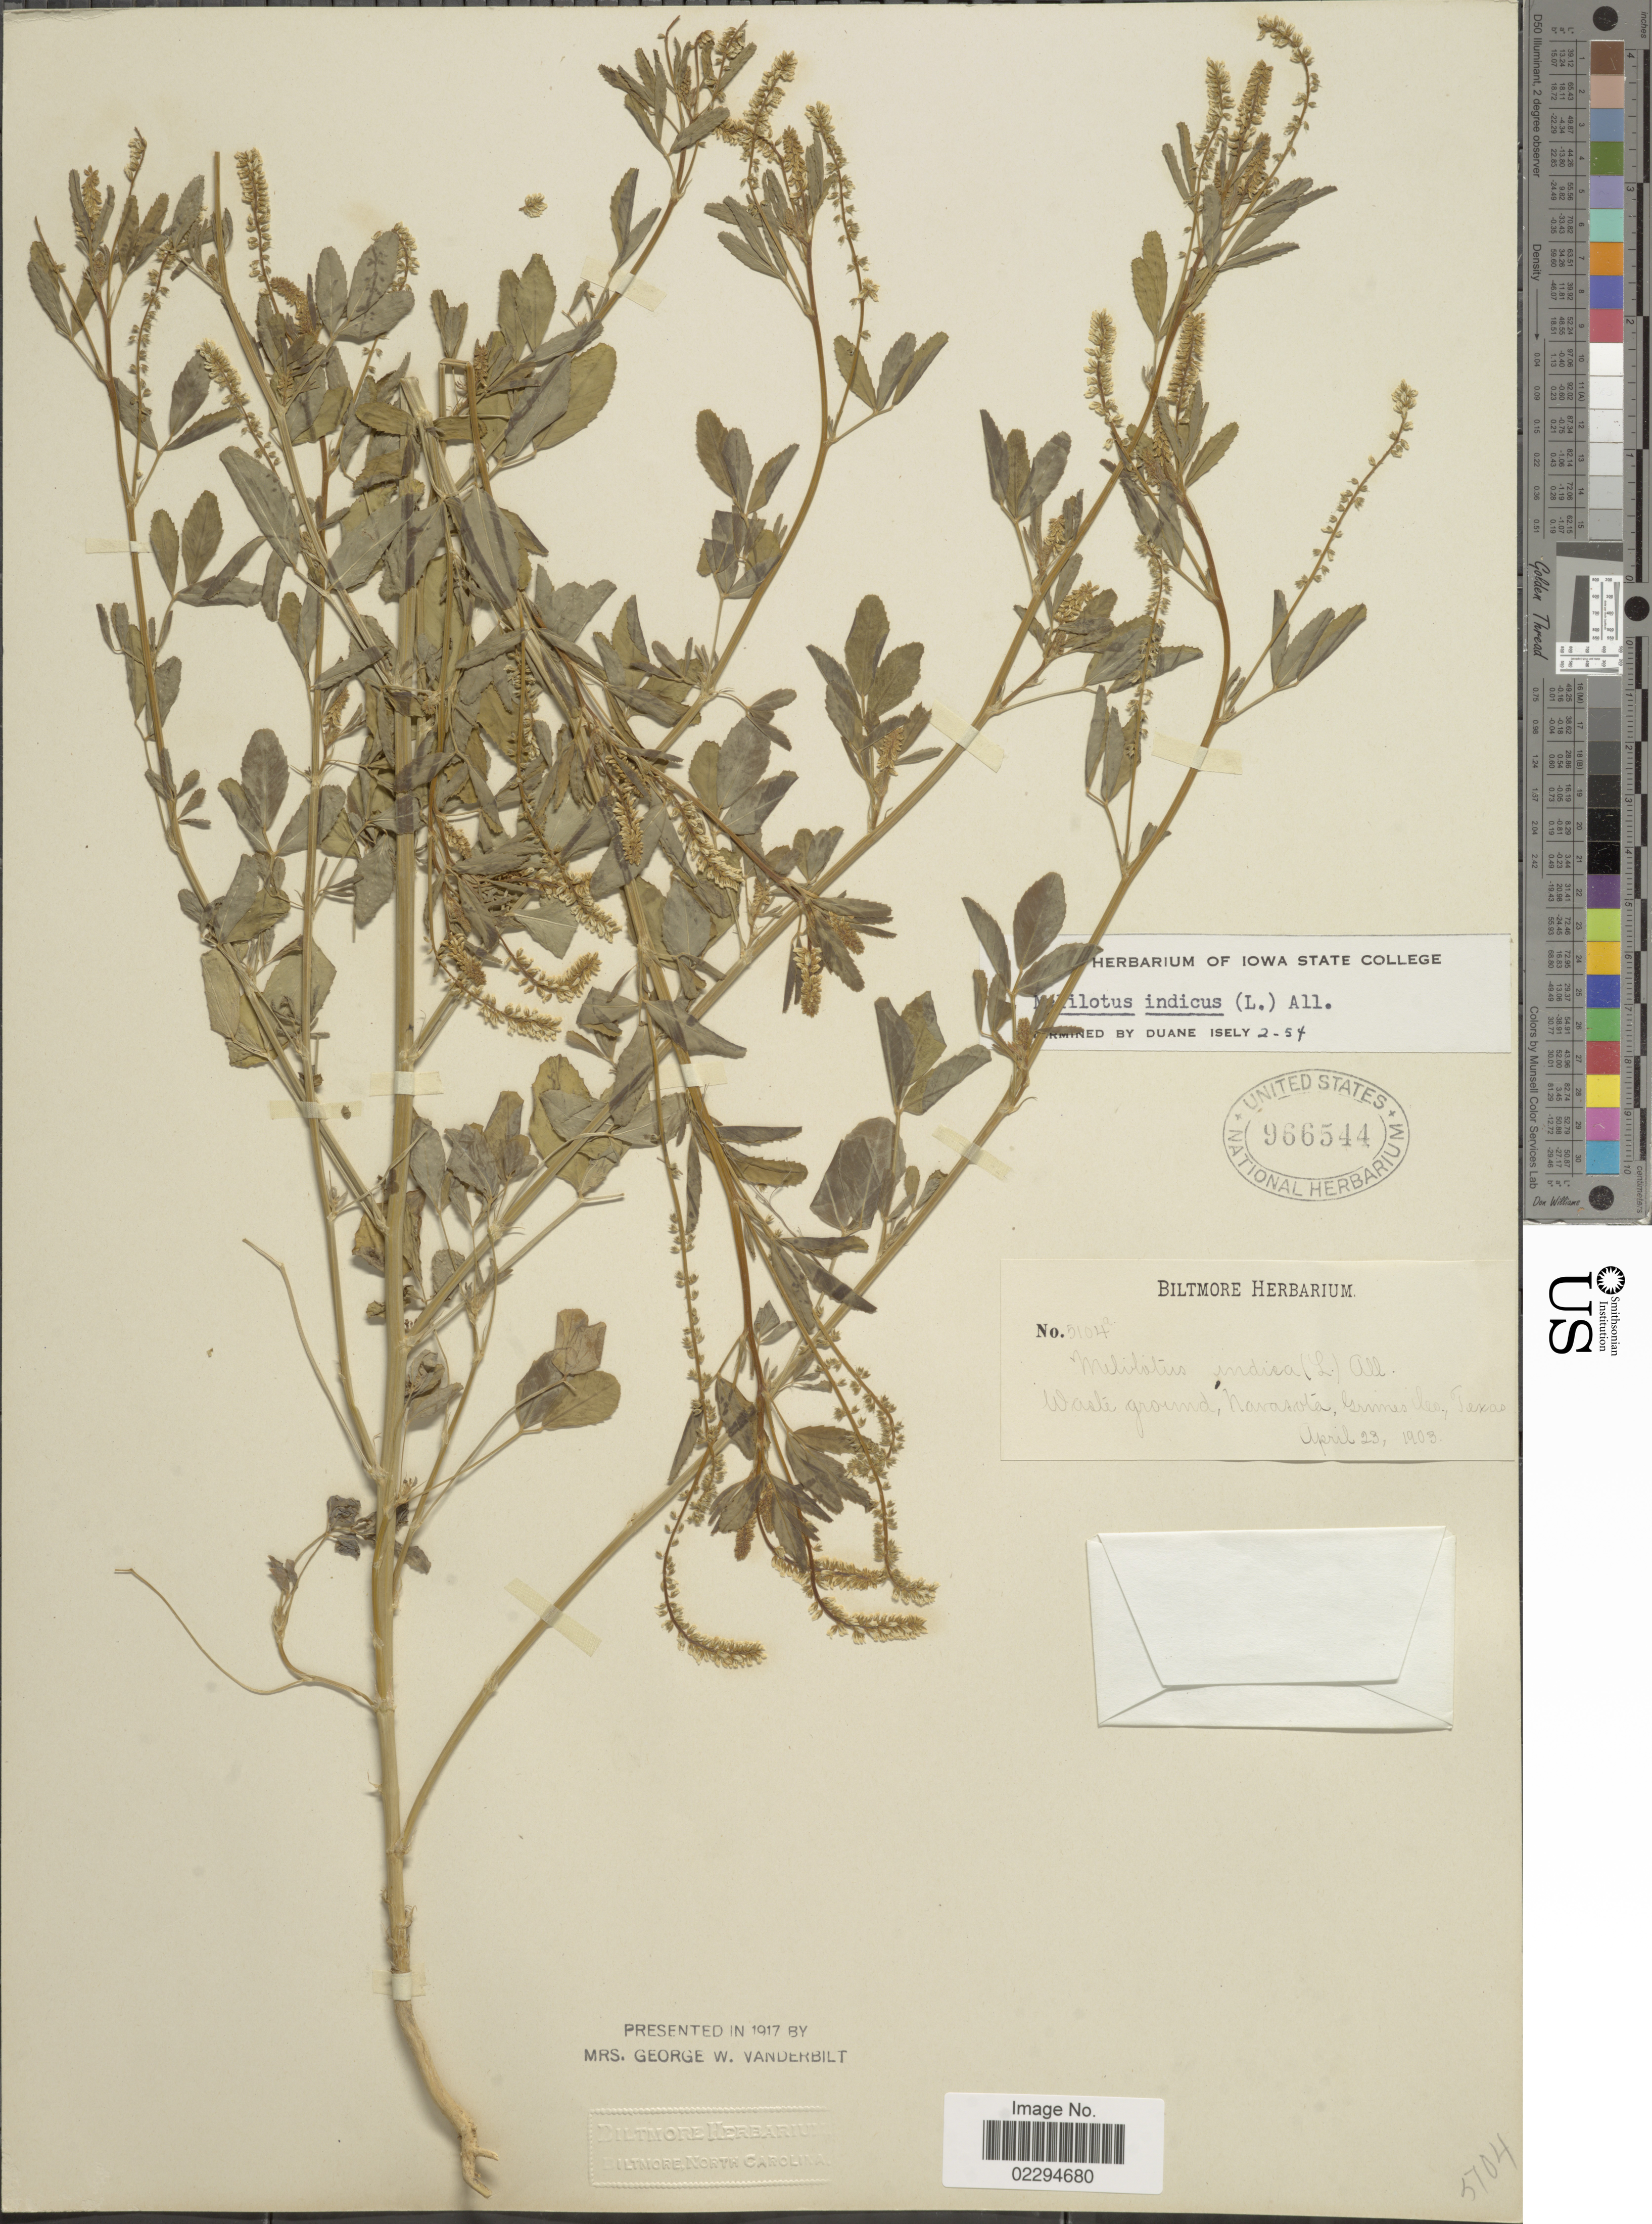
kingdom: Plantae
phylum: Tracheophyta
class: Magnoliopsida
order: Fabales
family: Fabaceae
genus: Melilotus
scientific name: Melilotus indicus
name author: (L.) All.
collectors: ex herb. Biltmore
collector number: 5104a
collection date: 1903-04-23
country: United States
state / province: Texas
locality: Navasota, Grimes Co.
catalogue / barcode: US 966544